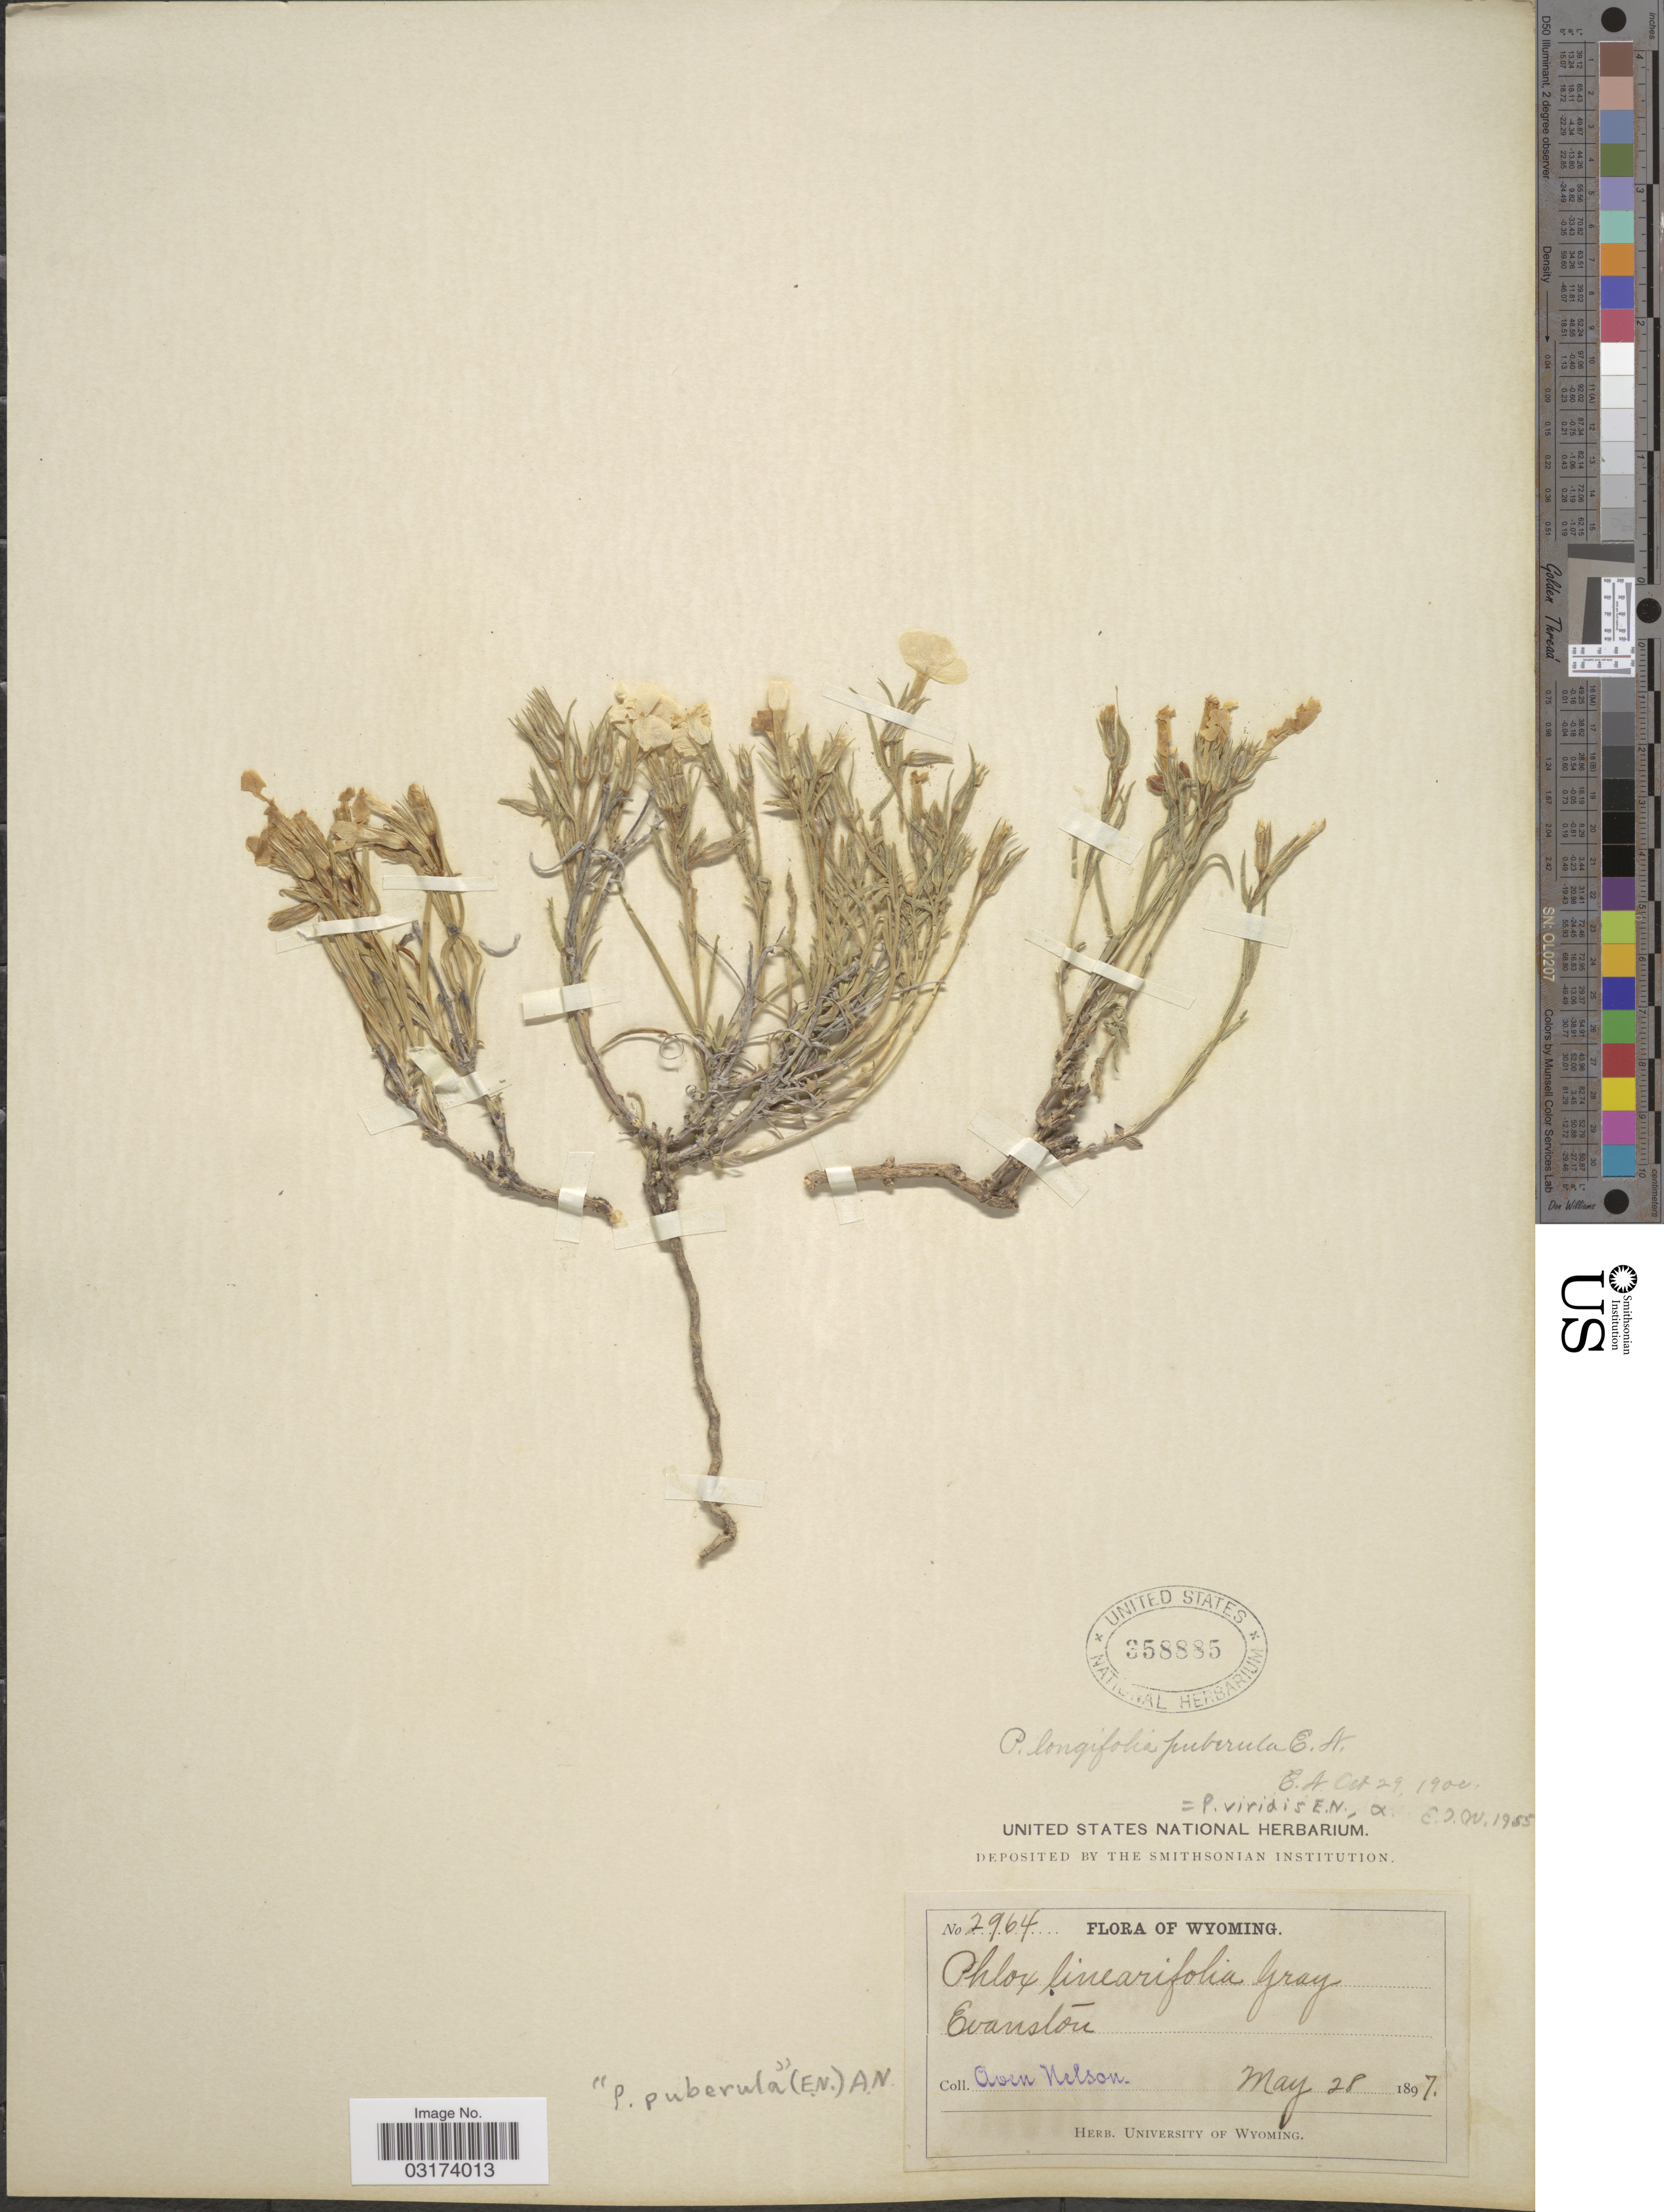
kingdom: Plantae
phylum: Tracheophyta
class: Magnoliopsida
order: Ericales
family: Polemoniaceae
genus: Phlox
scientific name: Phlox viridis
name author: E.E. Nelson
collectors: A. Nelson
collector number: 2964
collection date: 1897-05-28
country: United States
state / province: Wyoming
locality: Evanston.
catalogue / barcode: US 358885